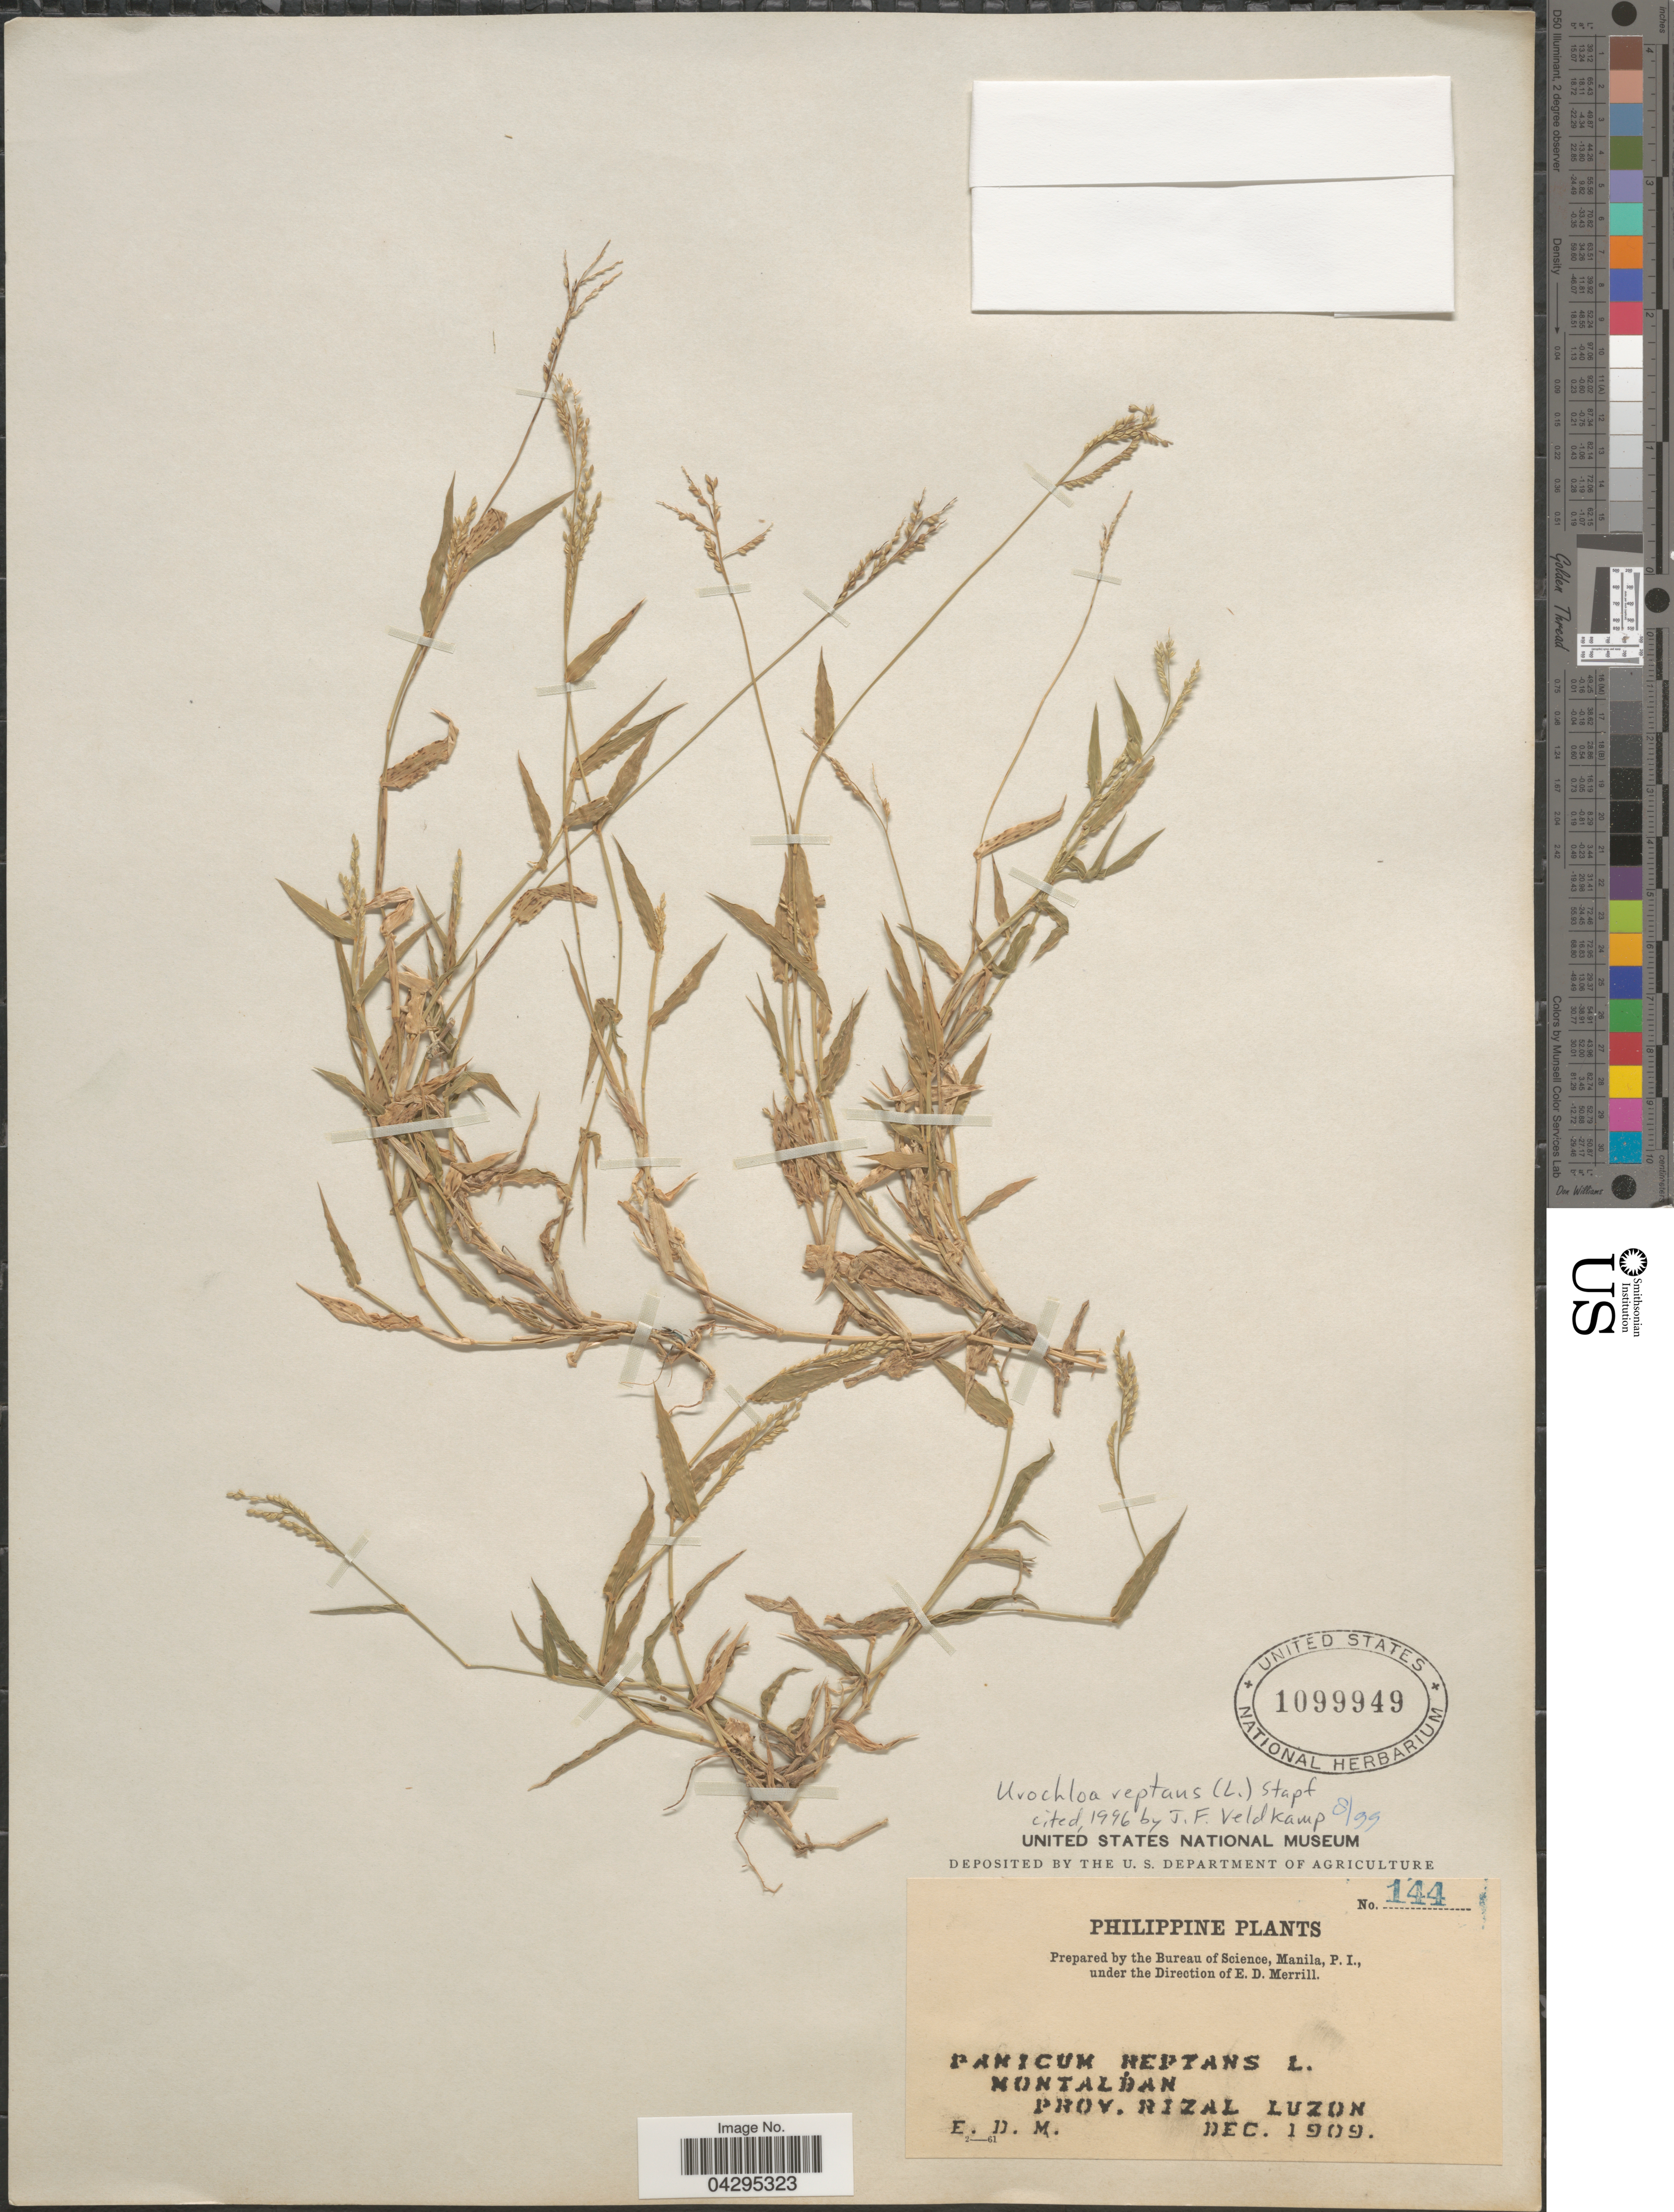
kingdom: Plantae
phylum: Tracheophyta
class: Liliopsida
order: Poales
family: Poaceae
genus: Urochloa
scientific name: Urochloa reptans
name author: (L.) Stapf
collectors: E. D. Merrill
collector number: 144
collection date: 1909-12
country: Philippines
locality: Montalban. Prov. Rizal Luzon.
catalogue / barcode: US 1099949